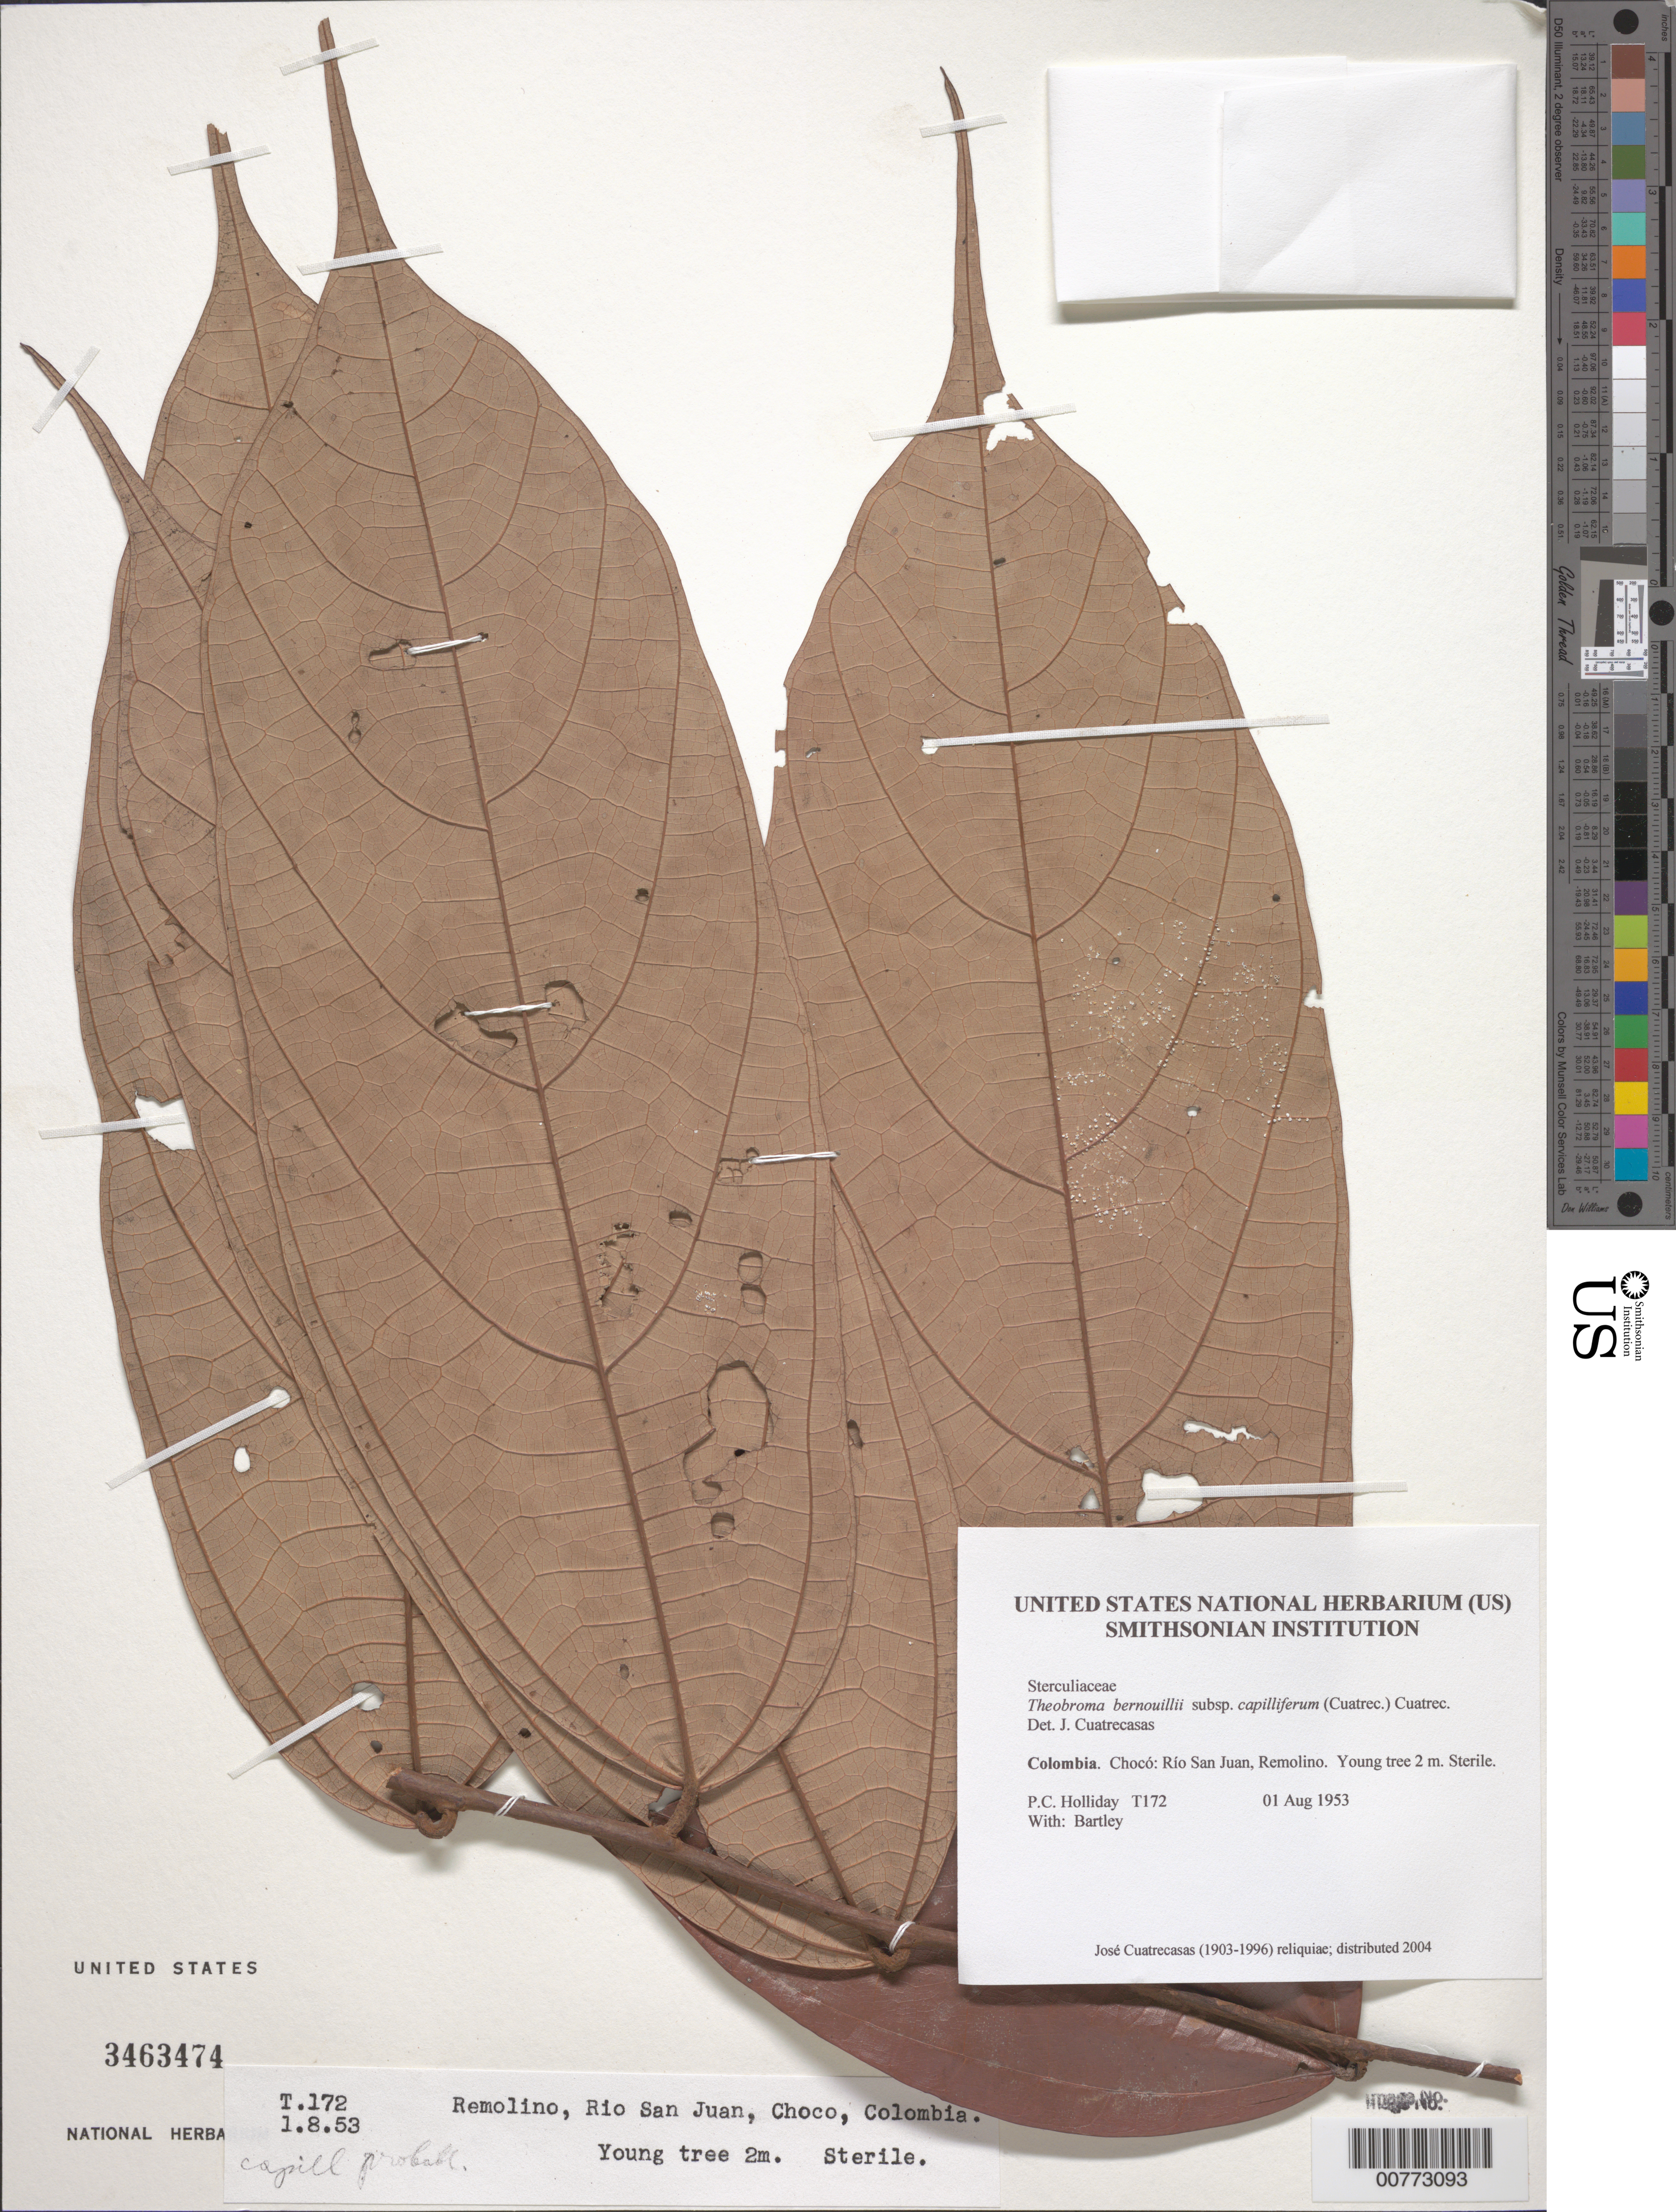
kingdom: Plantae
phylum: Tracheophyta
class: Magnoliopsida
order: Malvales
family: Malvaceae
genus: Theobroma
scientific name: Theobroma glaucum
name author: H. Karst.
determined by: Dorr, L. J., (BOT), Smithsonian Institution - National Museum of Natural History (UNITED STATES)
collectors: P. C. Holliday & -. Bartley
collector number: T172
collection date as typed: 01 Aug 1953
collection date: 1953-08-01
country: Colombia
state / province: Chocó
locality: Río San Juan, Remolino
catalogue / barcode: US 3463474